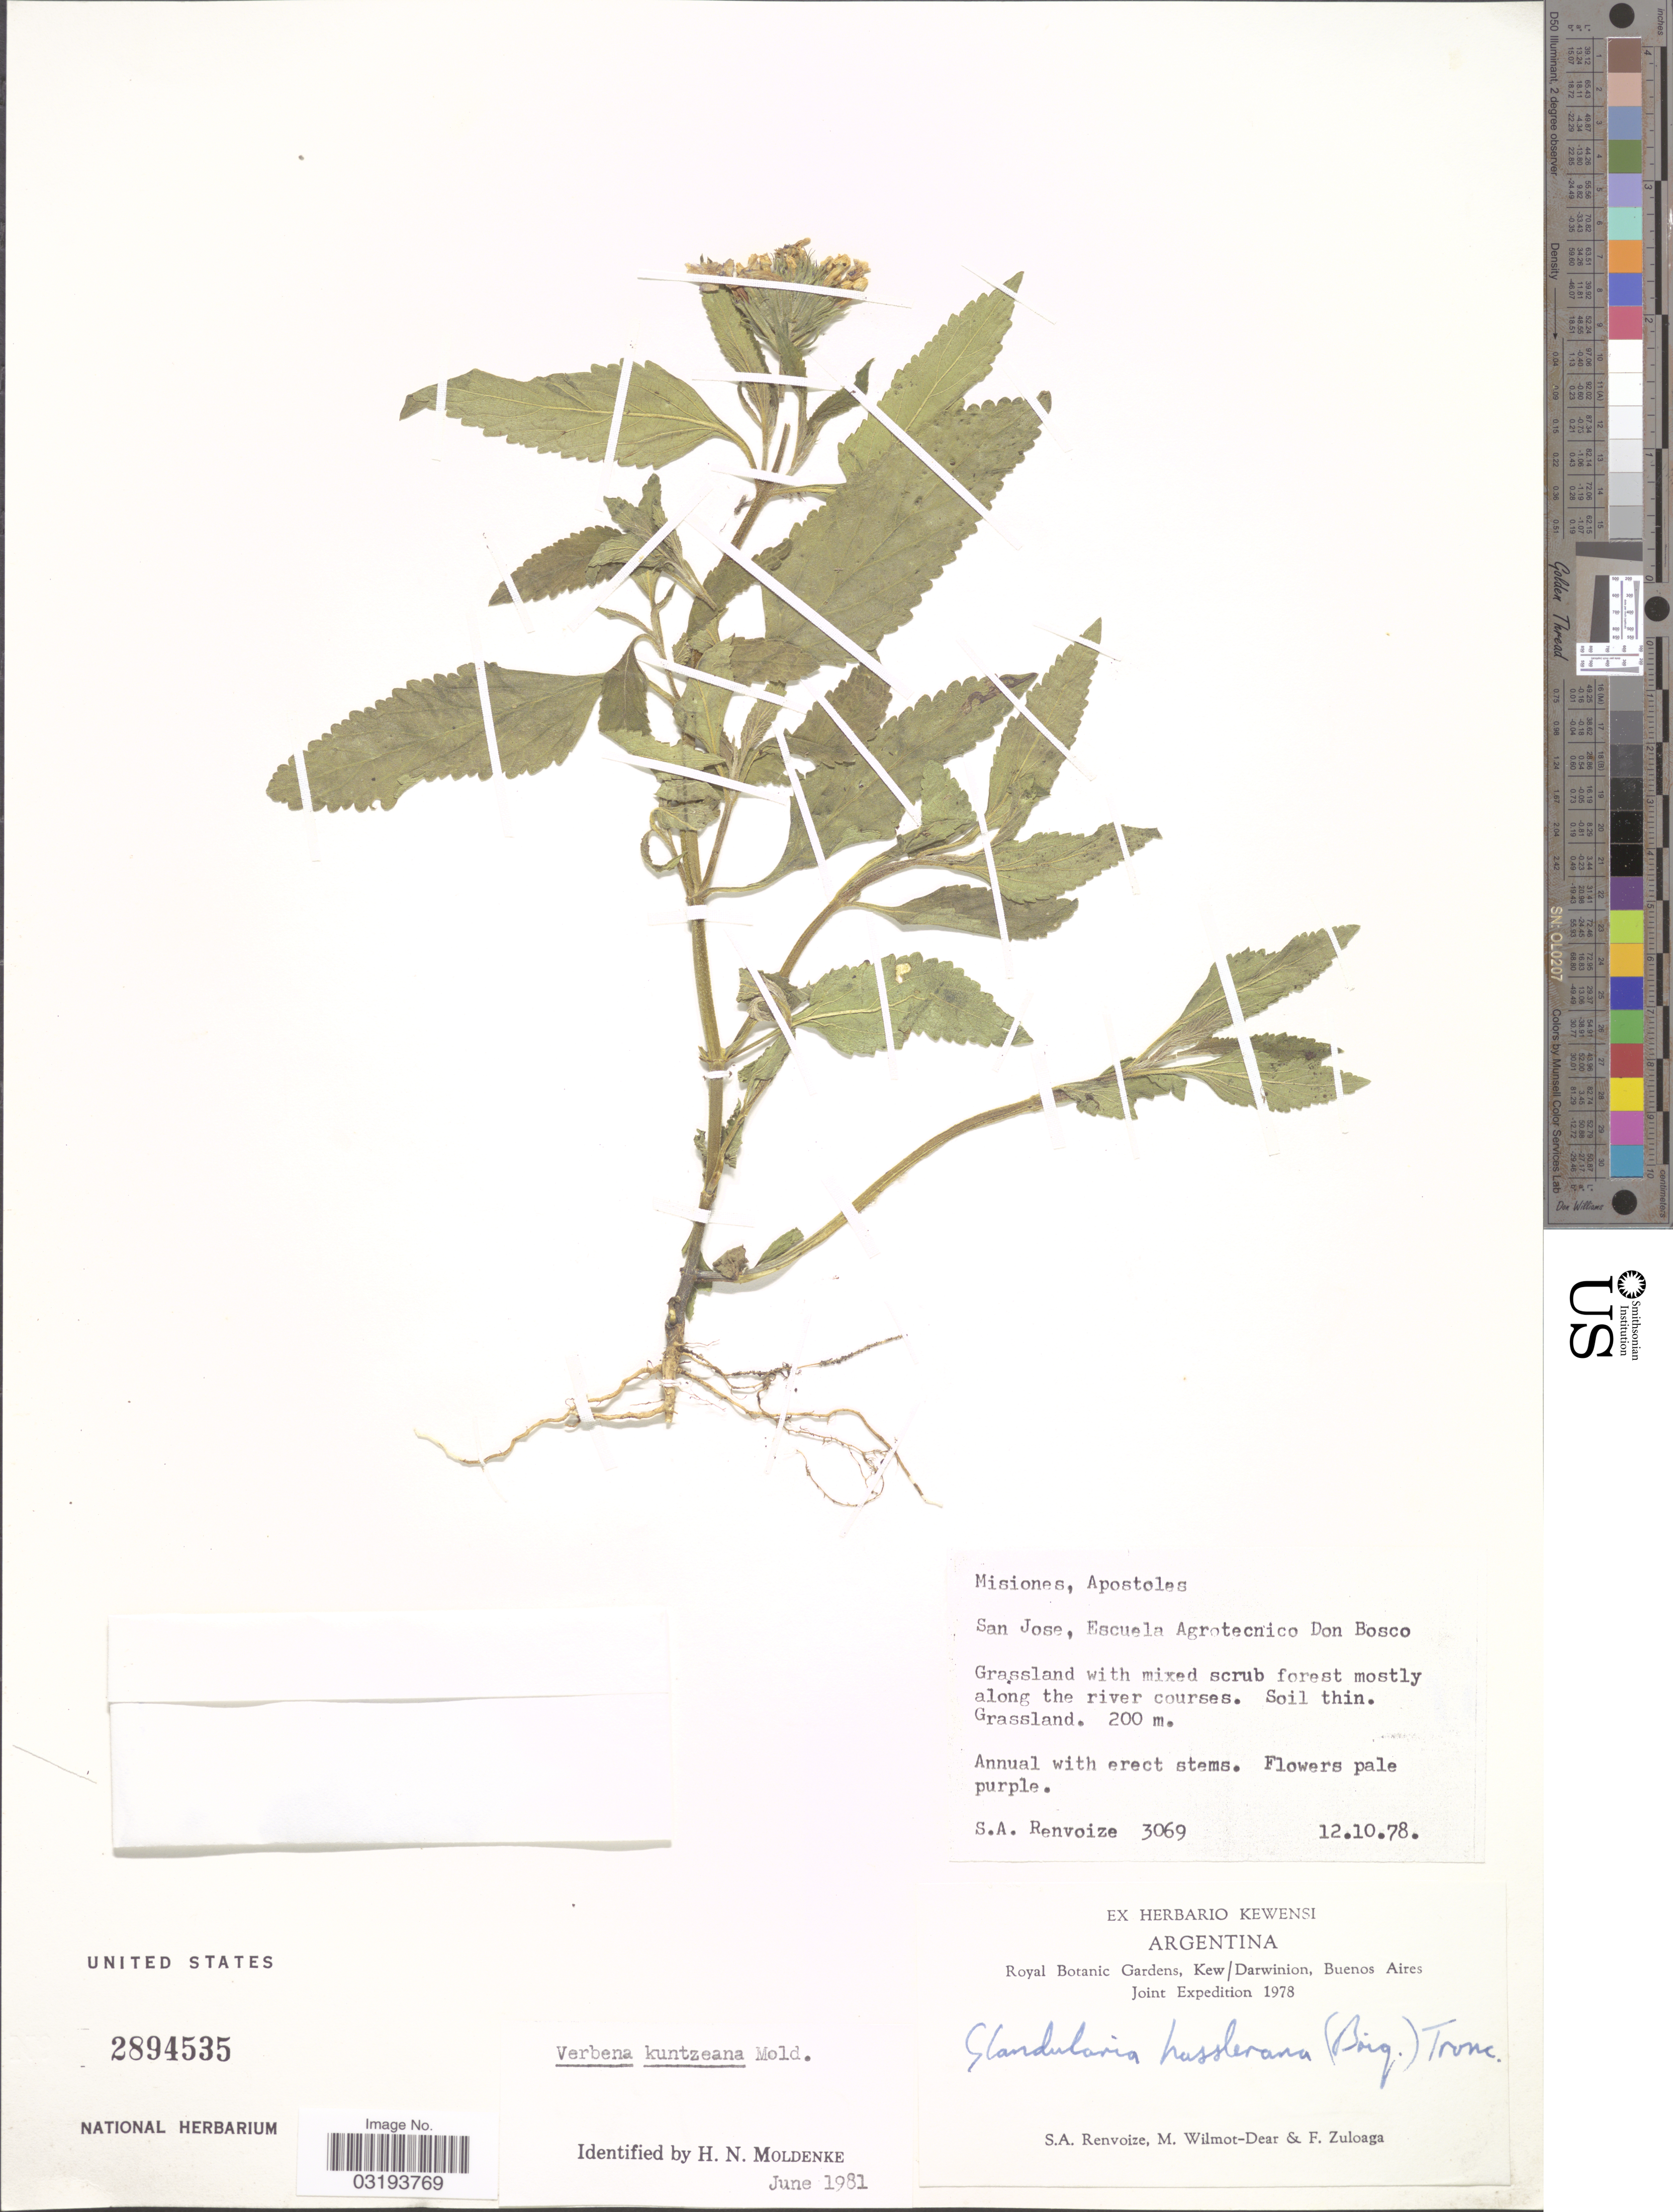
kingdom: Plantae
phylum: Tracheophyta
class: Magnoliopsida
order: Lamiales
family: Verbenaceae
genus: Verbena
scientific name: Verbena kuntzeana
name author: Moldenke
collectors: S. A. Renvoize, M. Wilmot-Dear & F. Zuloaga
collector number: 3069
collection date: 1978-10-12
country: Argentina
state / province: Misiones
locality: Apostoles, San Jose, Escuela Agrotecnico Don Bosco.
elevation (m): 200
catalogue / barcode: US 2894535